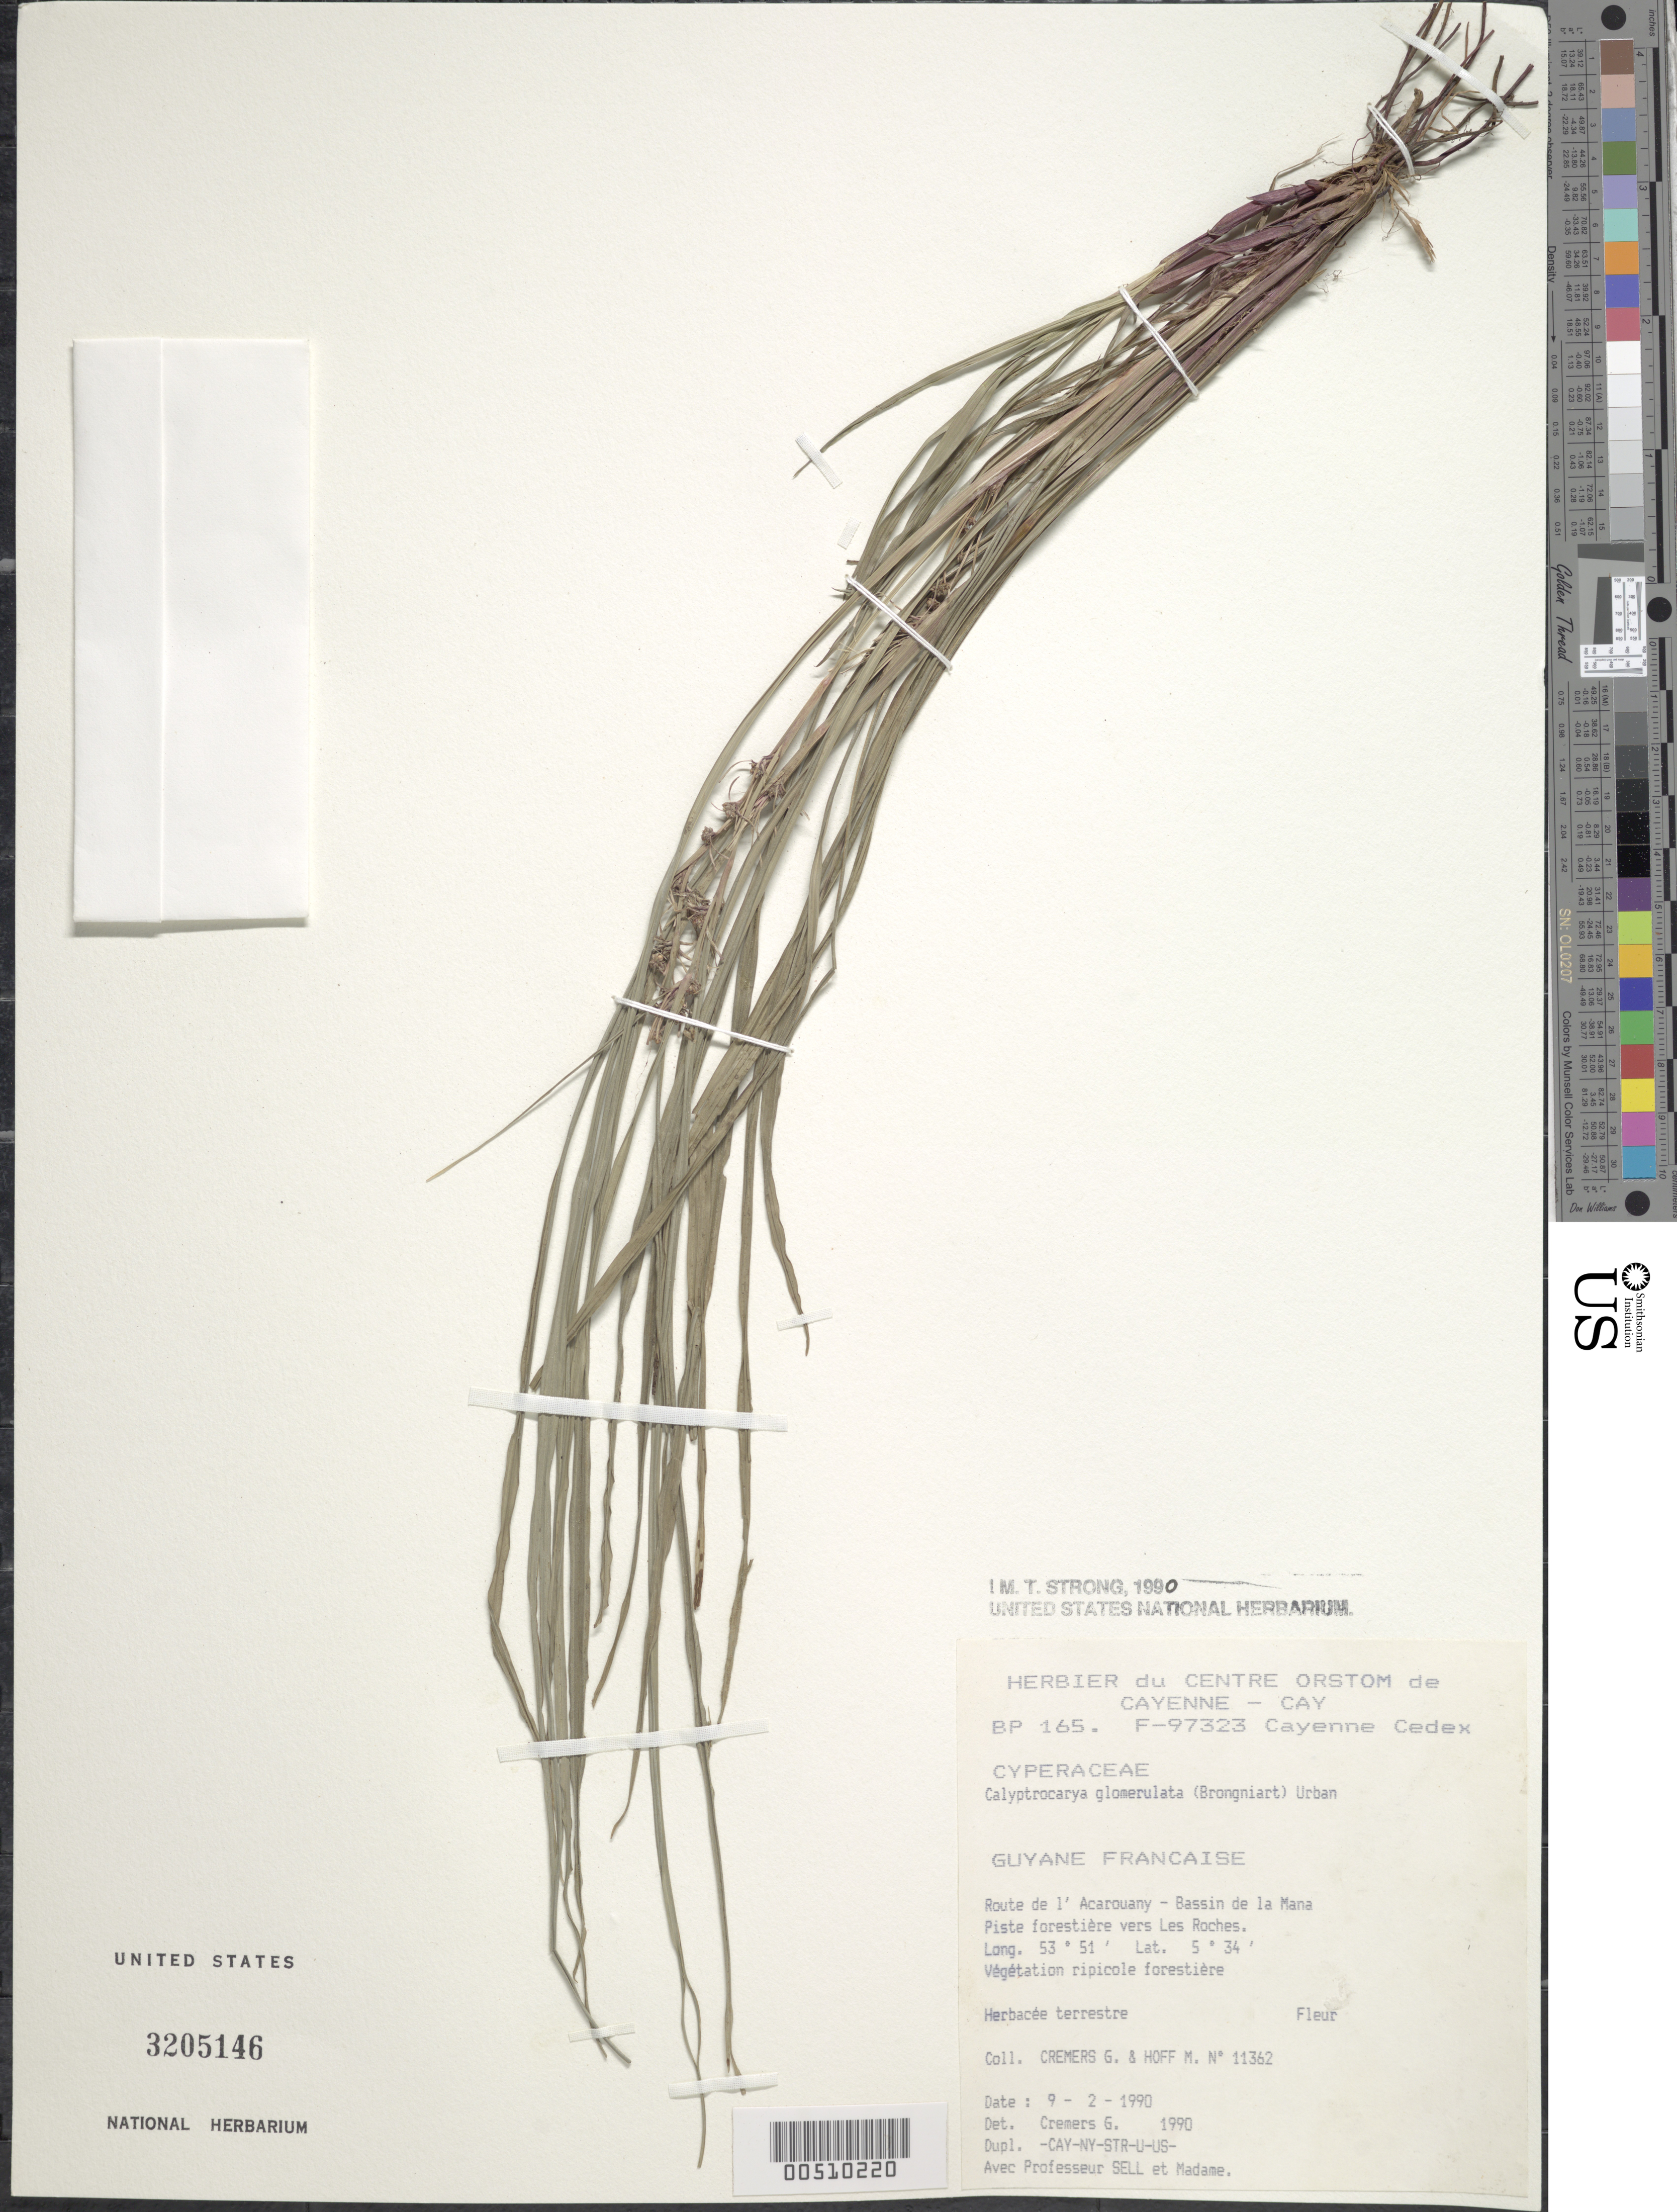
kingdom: Plantae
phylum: Tracheophyta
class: Liliopsida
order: Poales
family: Cyperaceae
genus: Calyptrocarya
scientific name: Calyptrocarya glomerulata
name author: (Brongn.) Urb.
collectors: G. Cremers & M. Hoff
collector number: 11362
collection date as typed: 09 Feb 1990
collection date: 1990-02-09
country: French Guiana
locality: Route de l'Acarouany - Bassin de la Mana; Piste forestière vers les Roches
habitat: Vegetation ripicole forestiere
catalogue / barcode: US 3205146